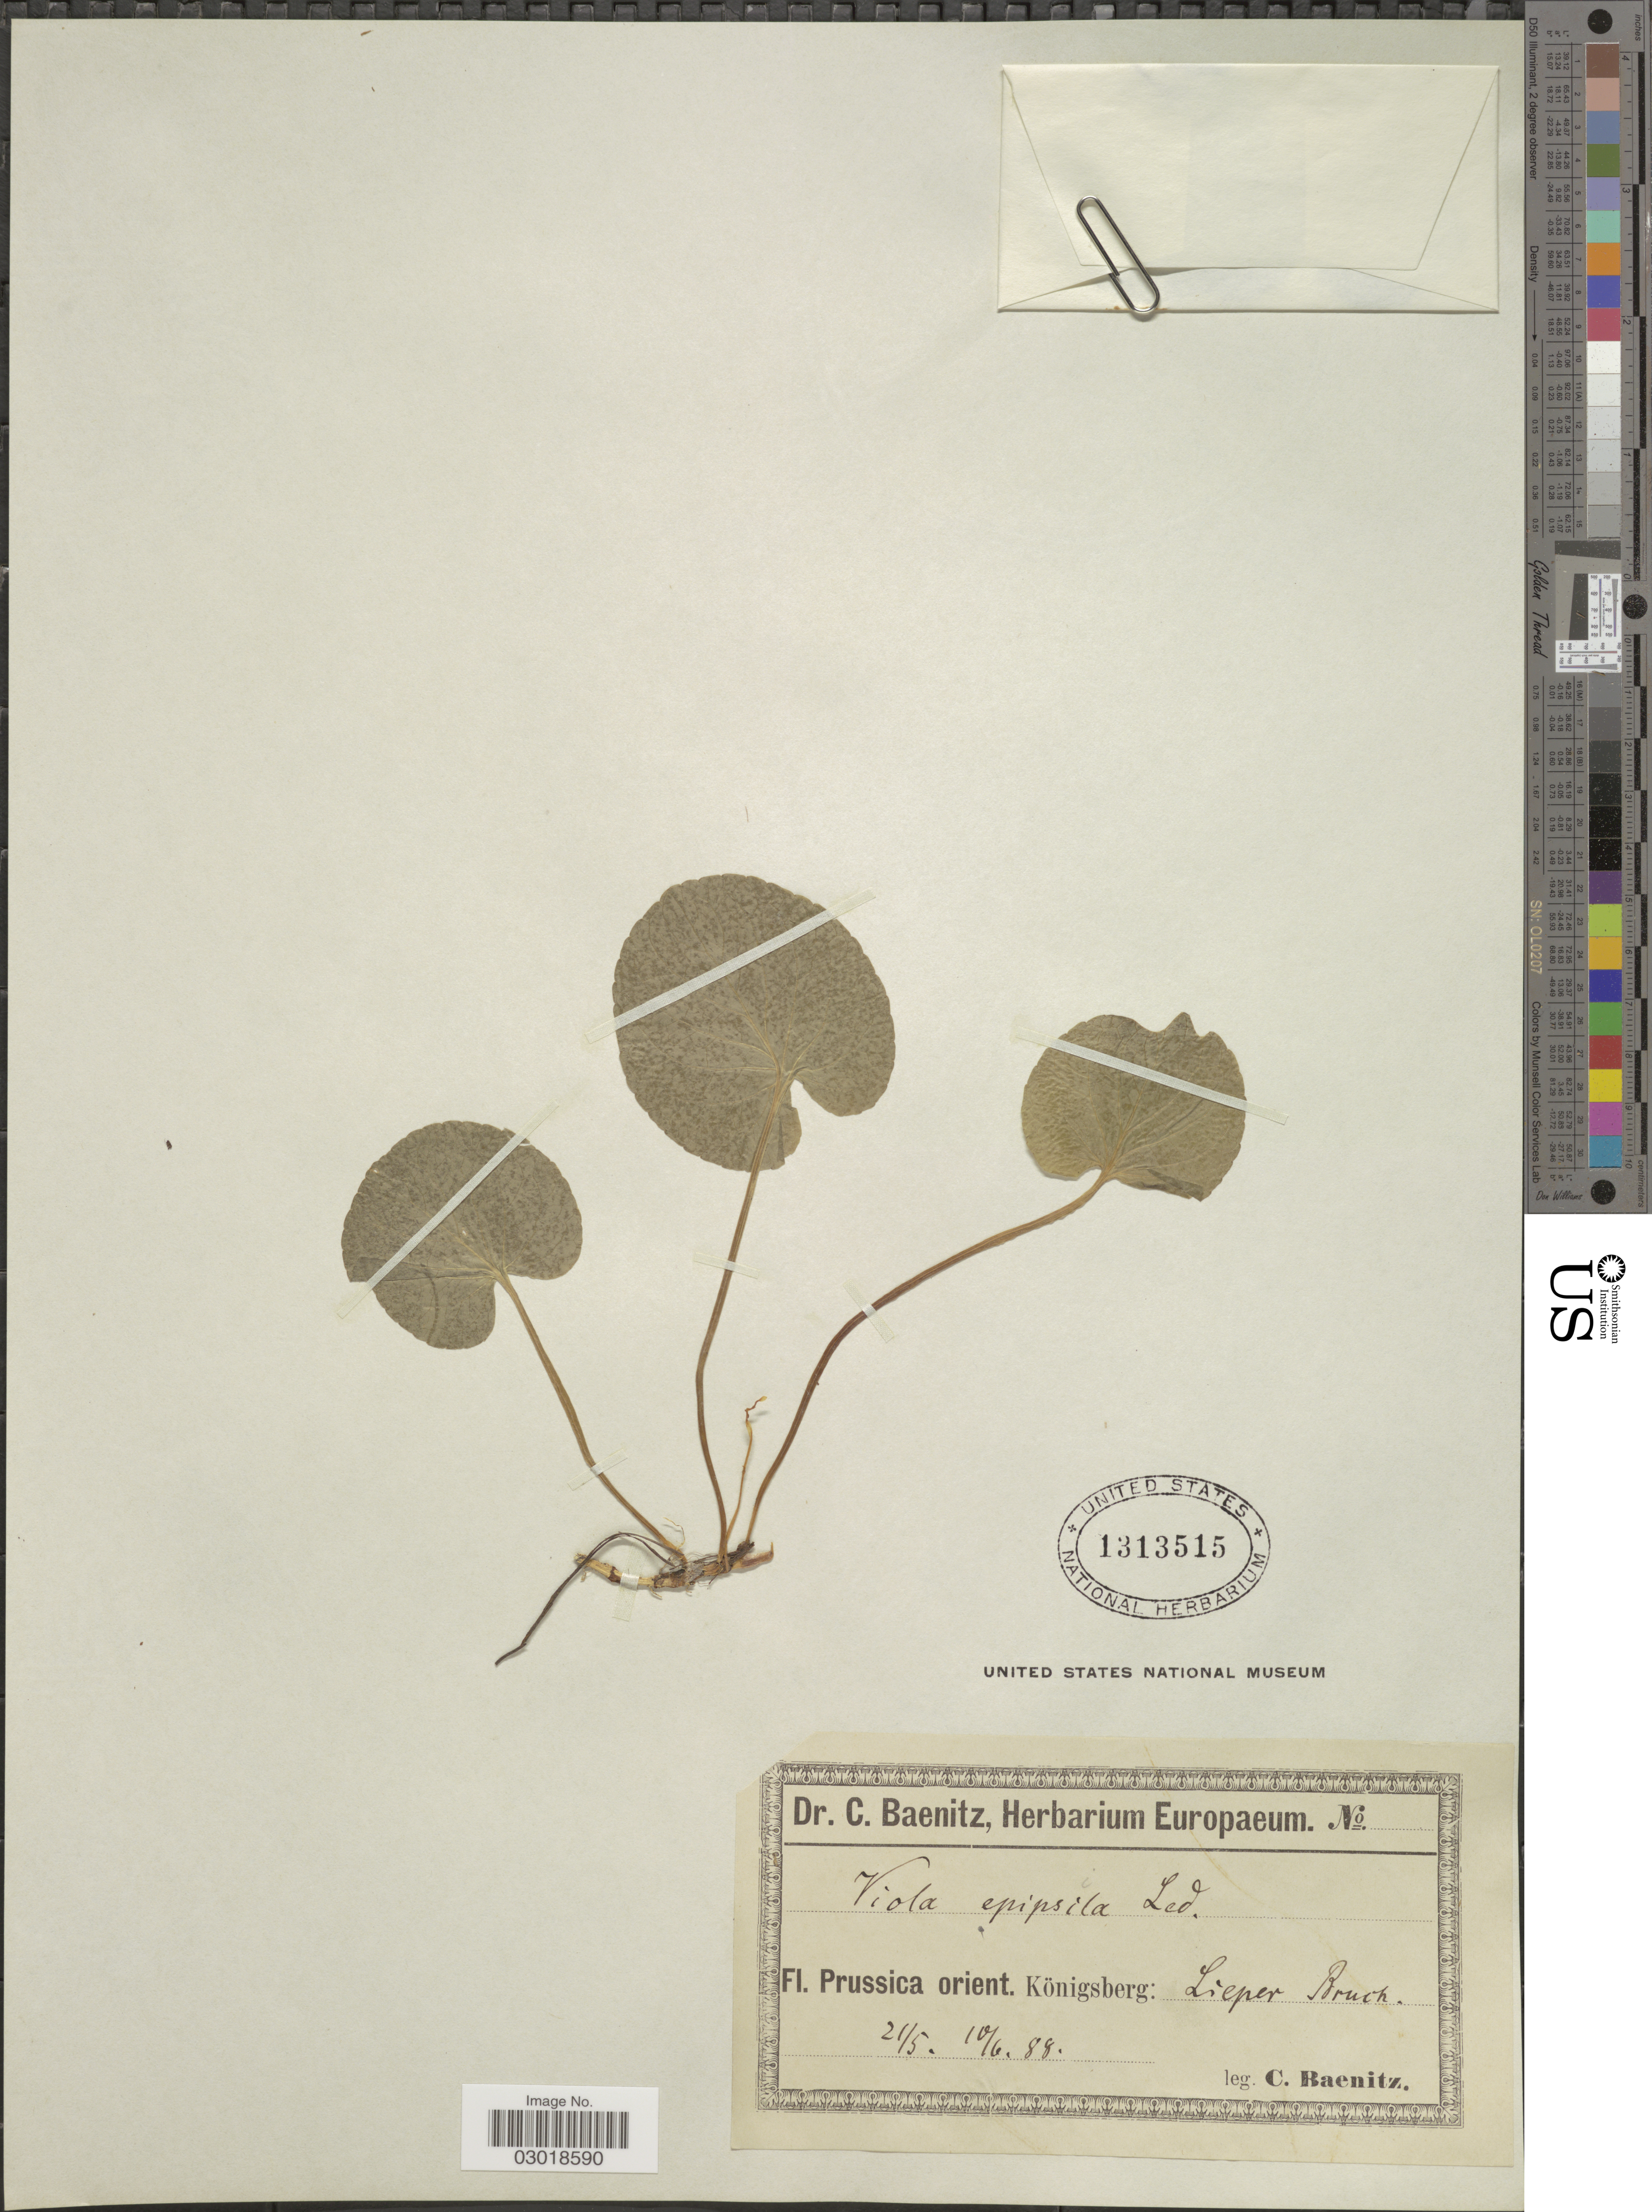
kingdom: Plantae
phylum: Tracheophyta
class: Magnoliopsida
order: Malpighiales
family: Violaceae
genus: Viola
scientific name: Viola epipsila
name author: Ledeb.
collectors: C. G. Baenitz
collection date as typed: Transcribed d/m/y: 21/5/88 to 10/6/88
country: Russian Federation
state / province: Kaliningrad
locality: Prussica orient. Königsberg: Liper Bruch.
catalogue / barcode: US 1313515